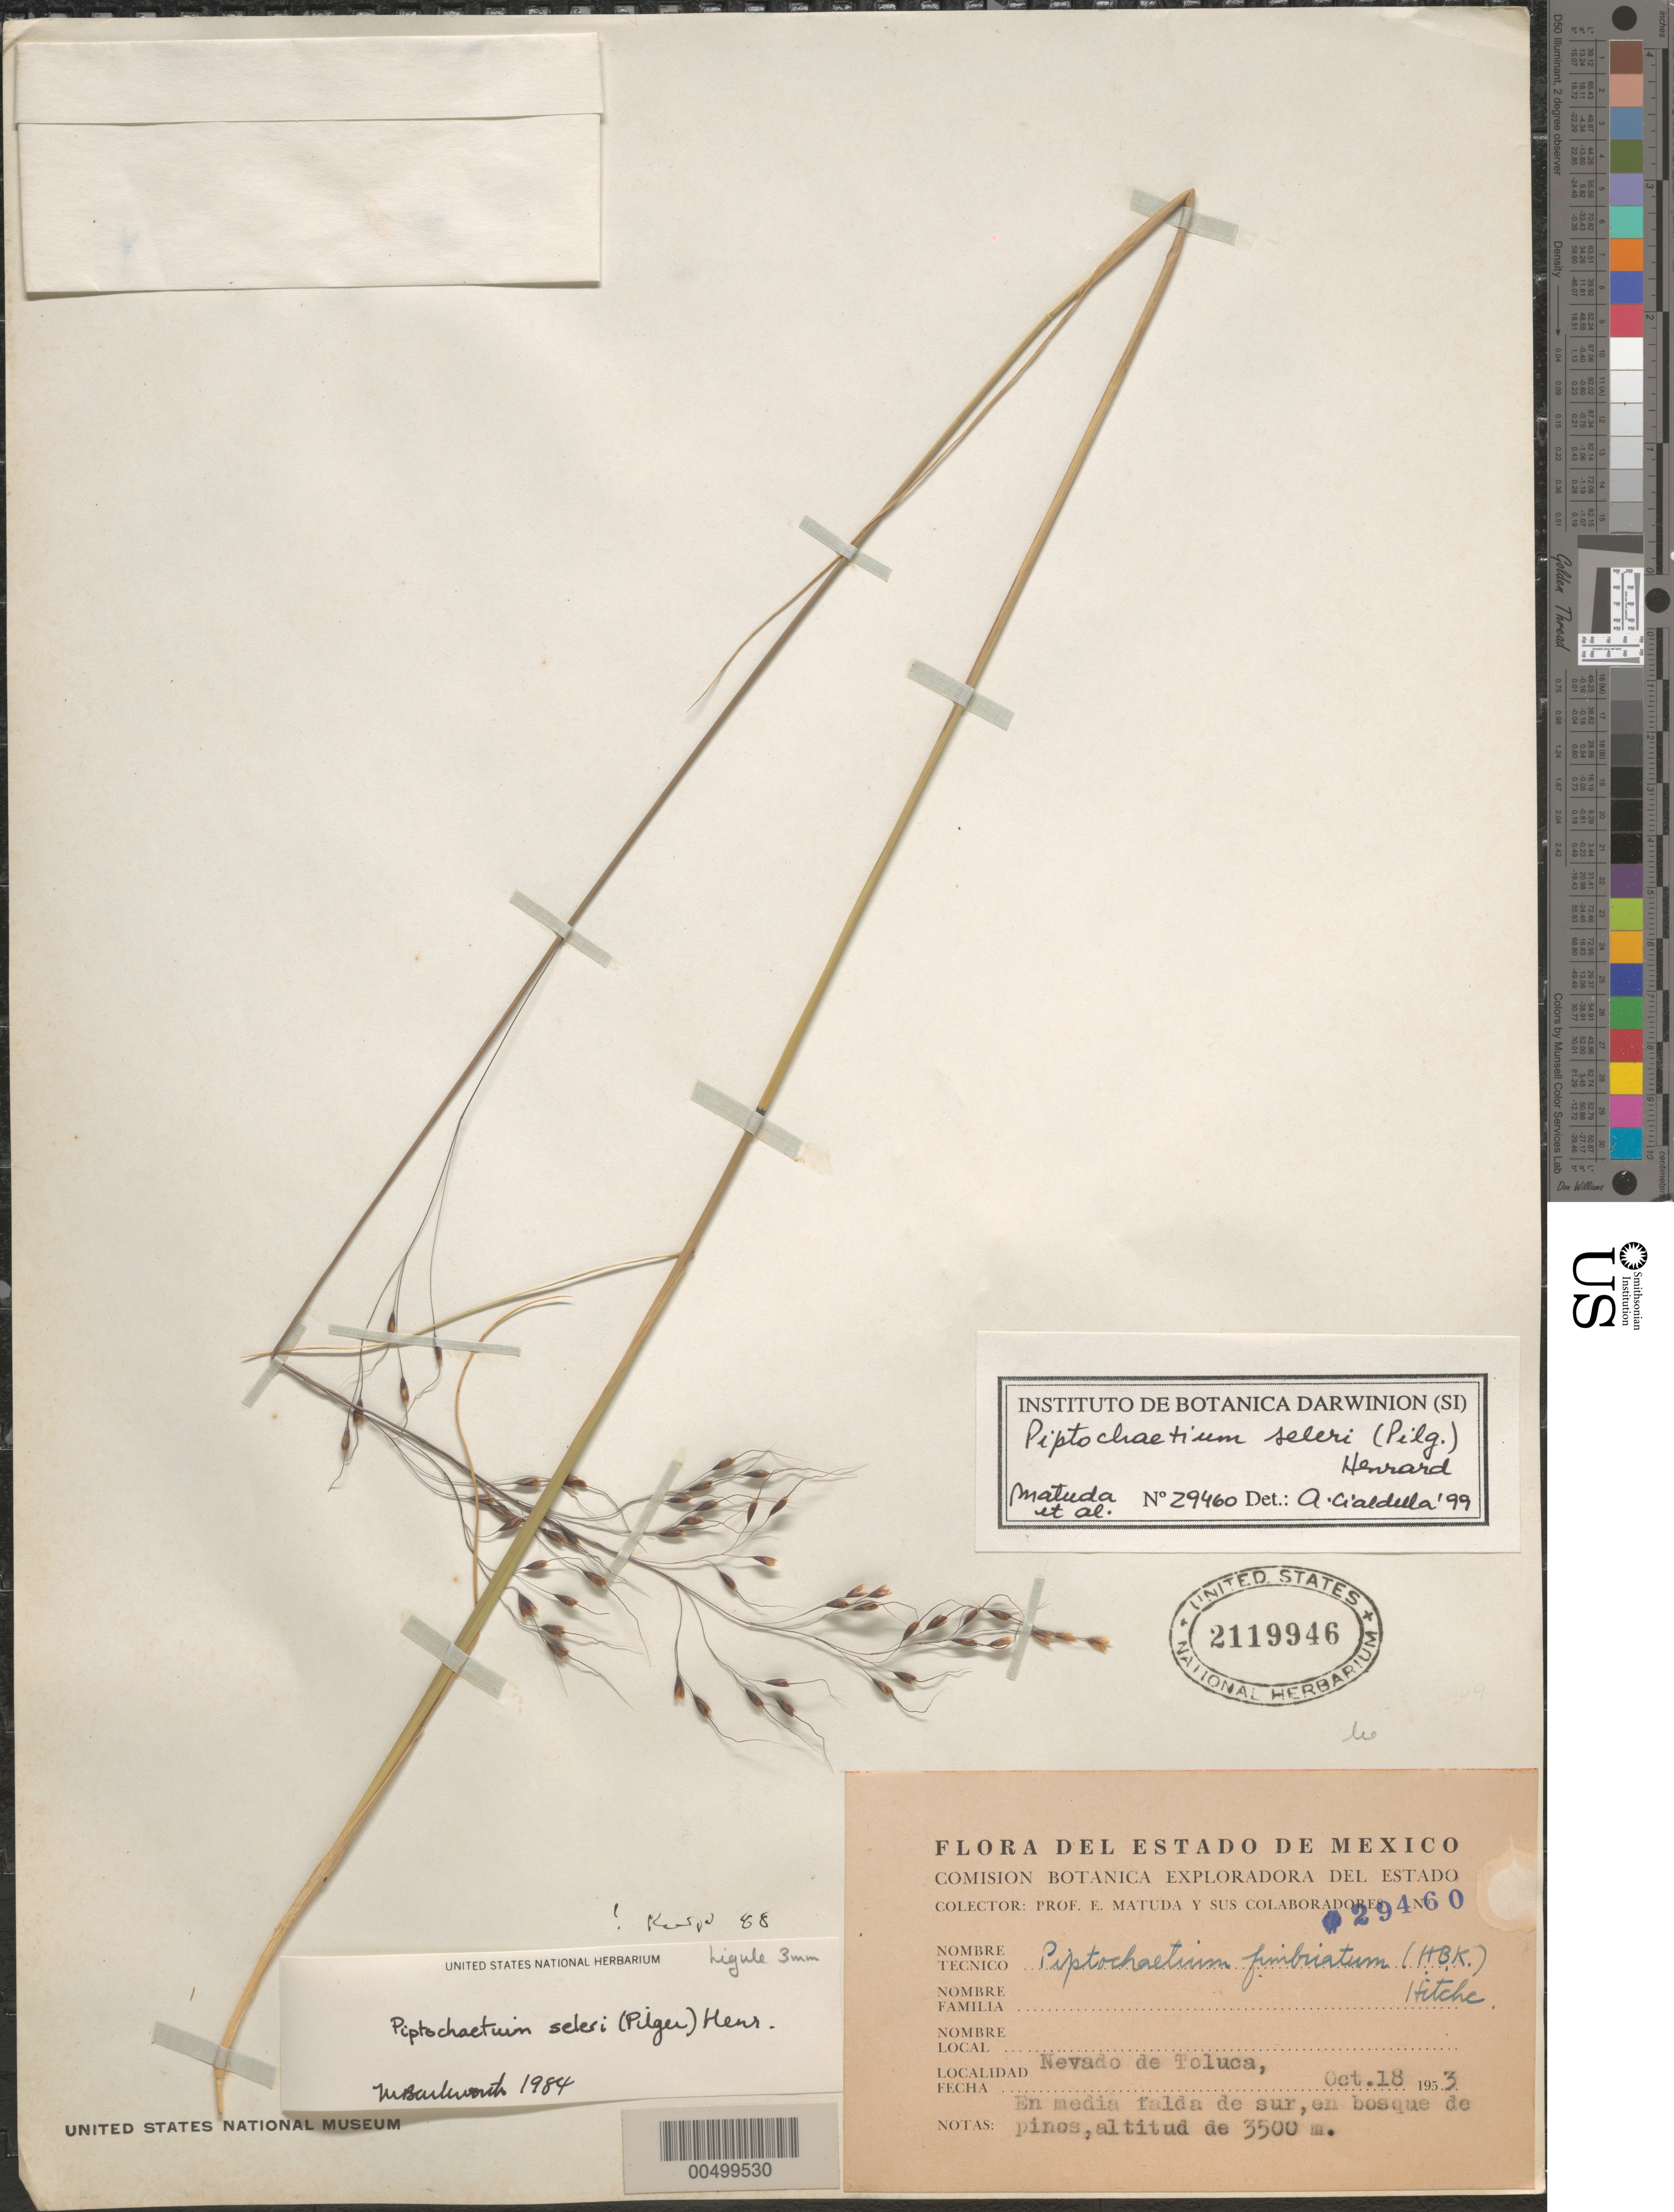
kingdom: Plantae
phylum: Tracheophyta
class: Liliopsida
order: Poales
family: Poaceae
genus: Piptochaetium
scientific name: Piptochaetium seleri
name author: (Pilg.) Henr.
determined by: Barkworth, M. E.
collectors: E. Matuda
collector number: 29460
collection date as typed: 18 Oct 1953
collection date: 1953-10-18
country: Mexico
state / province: México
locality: Nevado de Toluca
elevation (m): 3500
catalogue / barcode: US 2119946